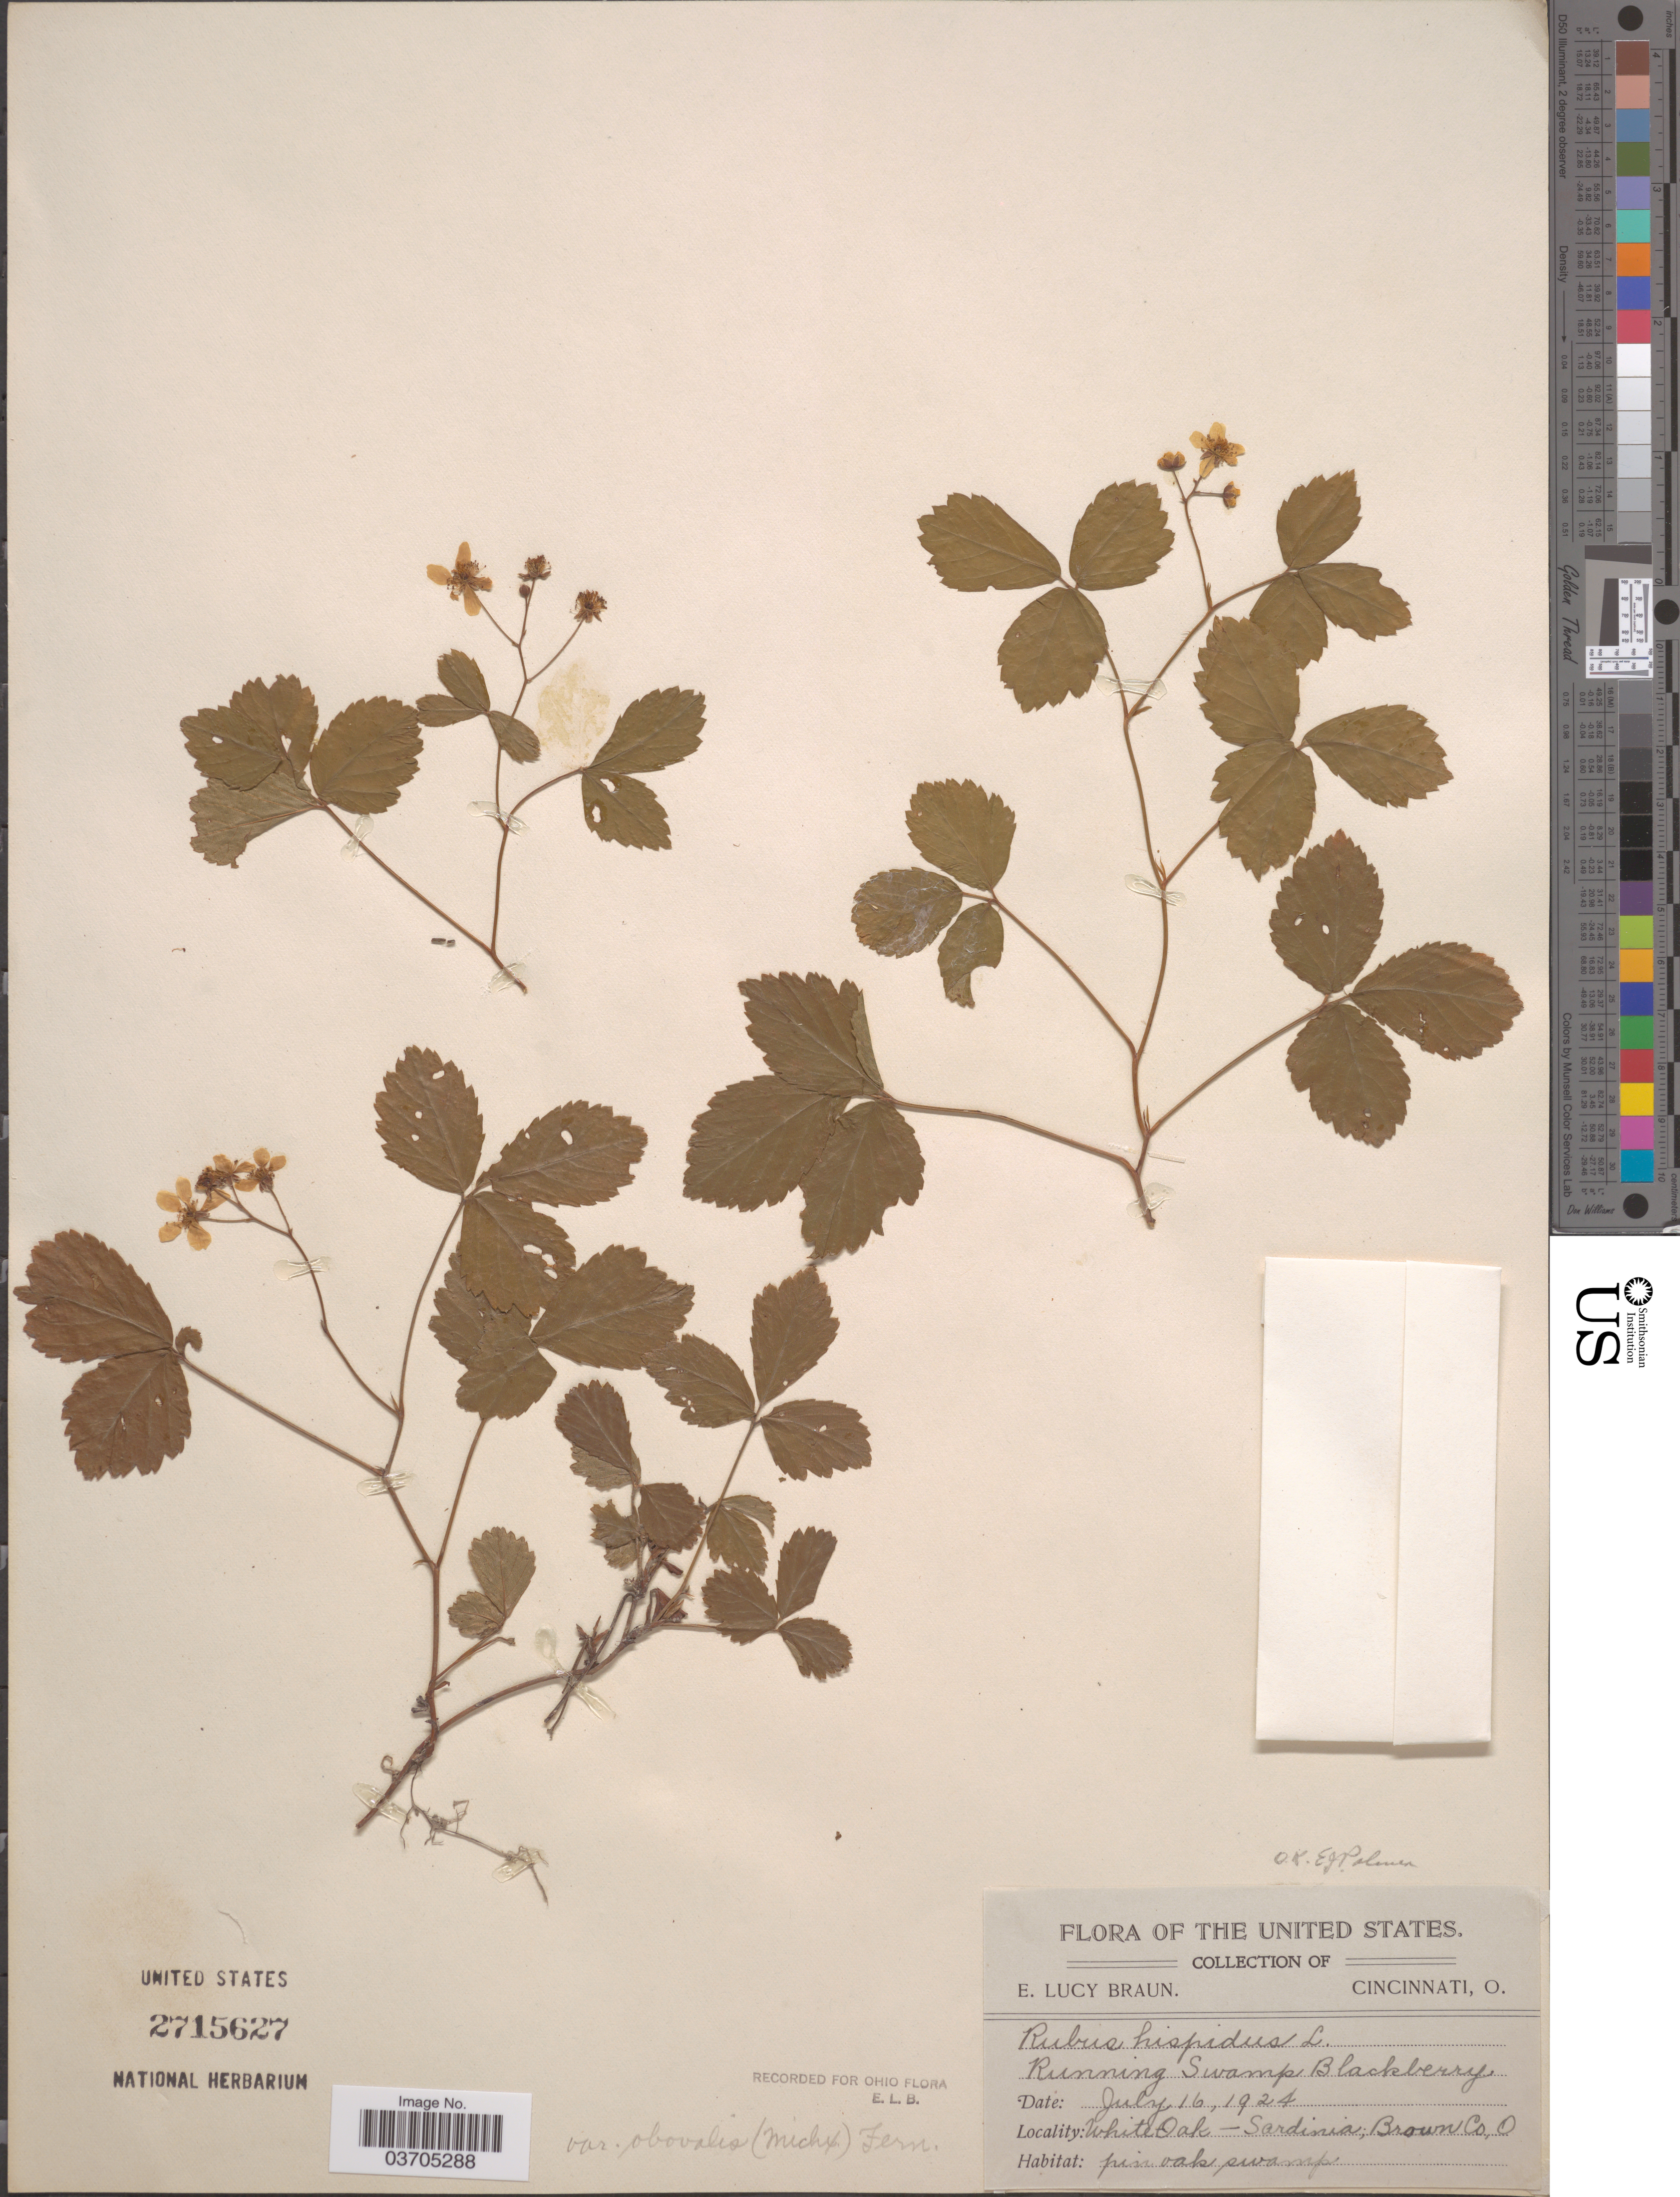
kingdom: Plantae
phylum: Tracheophyta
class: Magnoliopsida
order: Rosales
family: Rosaceae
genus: Rubus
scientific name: Rubus hispidus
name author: L.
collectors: E. L. Braun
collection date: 1924-07-16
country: United States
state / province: Ohio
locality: White Oak - Sardinia, Brown Co.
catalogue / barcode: US 2715627